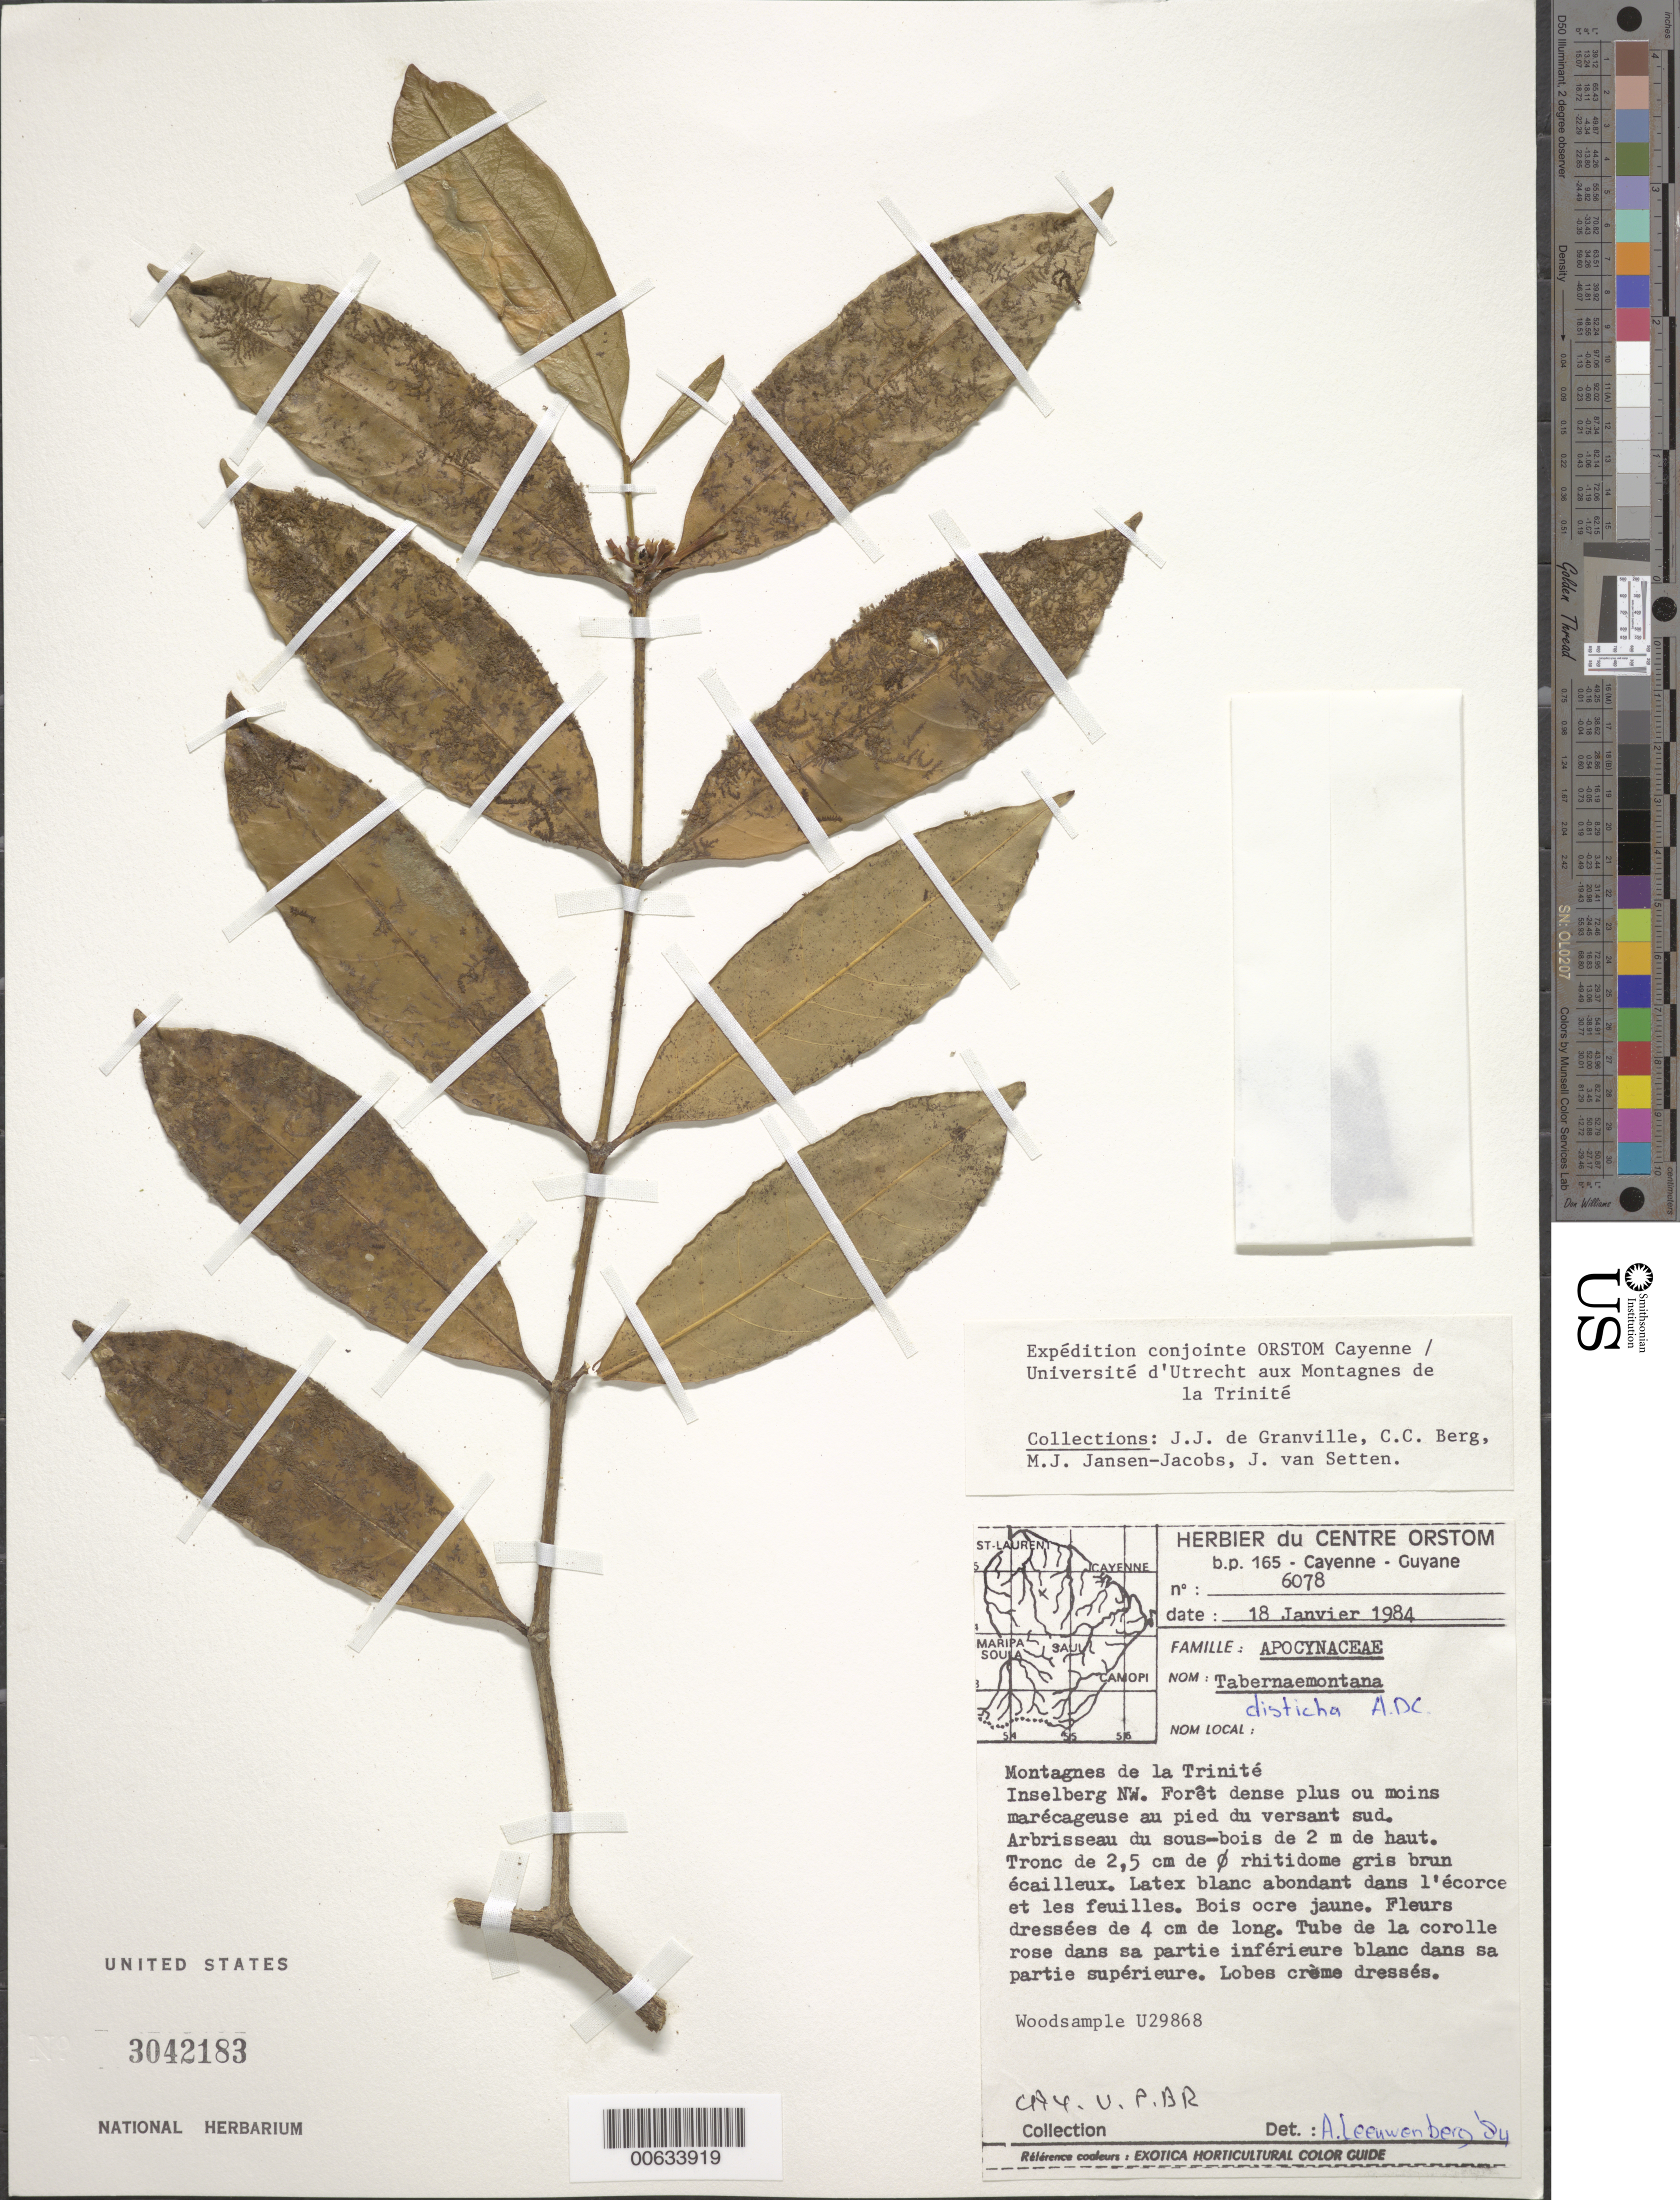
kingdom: Plantae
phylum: Tracheophyta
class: Magnoliopsida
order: Gentianales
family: Apocynaceae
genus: Tabernaemontana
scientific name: Tabernaemontana disticha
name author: A. DC.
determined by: Leeuwenberg, A. J. M.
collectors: J.-J. de Granville, C. C. Berg, M. J. Jansen-Jacobs & J. van Setten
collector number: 6078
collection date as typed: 18-Jan-84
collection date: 1984-01-18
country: French Guiana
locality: Montagnes de la Trinité, Inselberg NW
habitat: Foret dense plus ou moins marecaguse au pied du versant sud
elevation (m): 350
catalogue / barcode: US 3042183